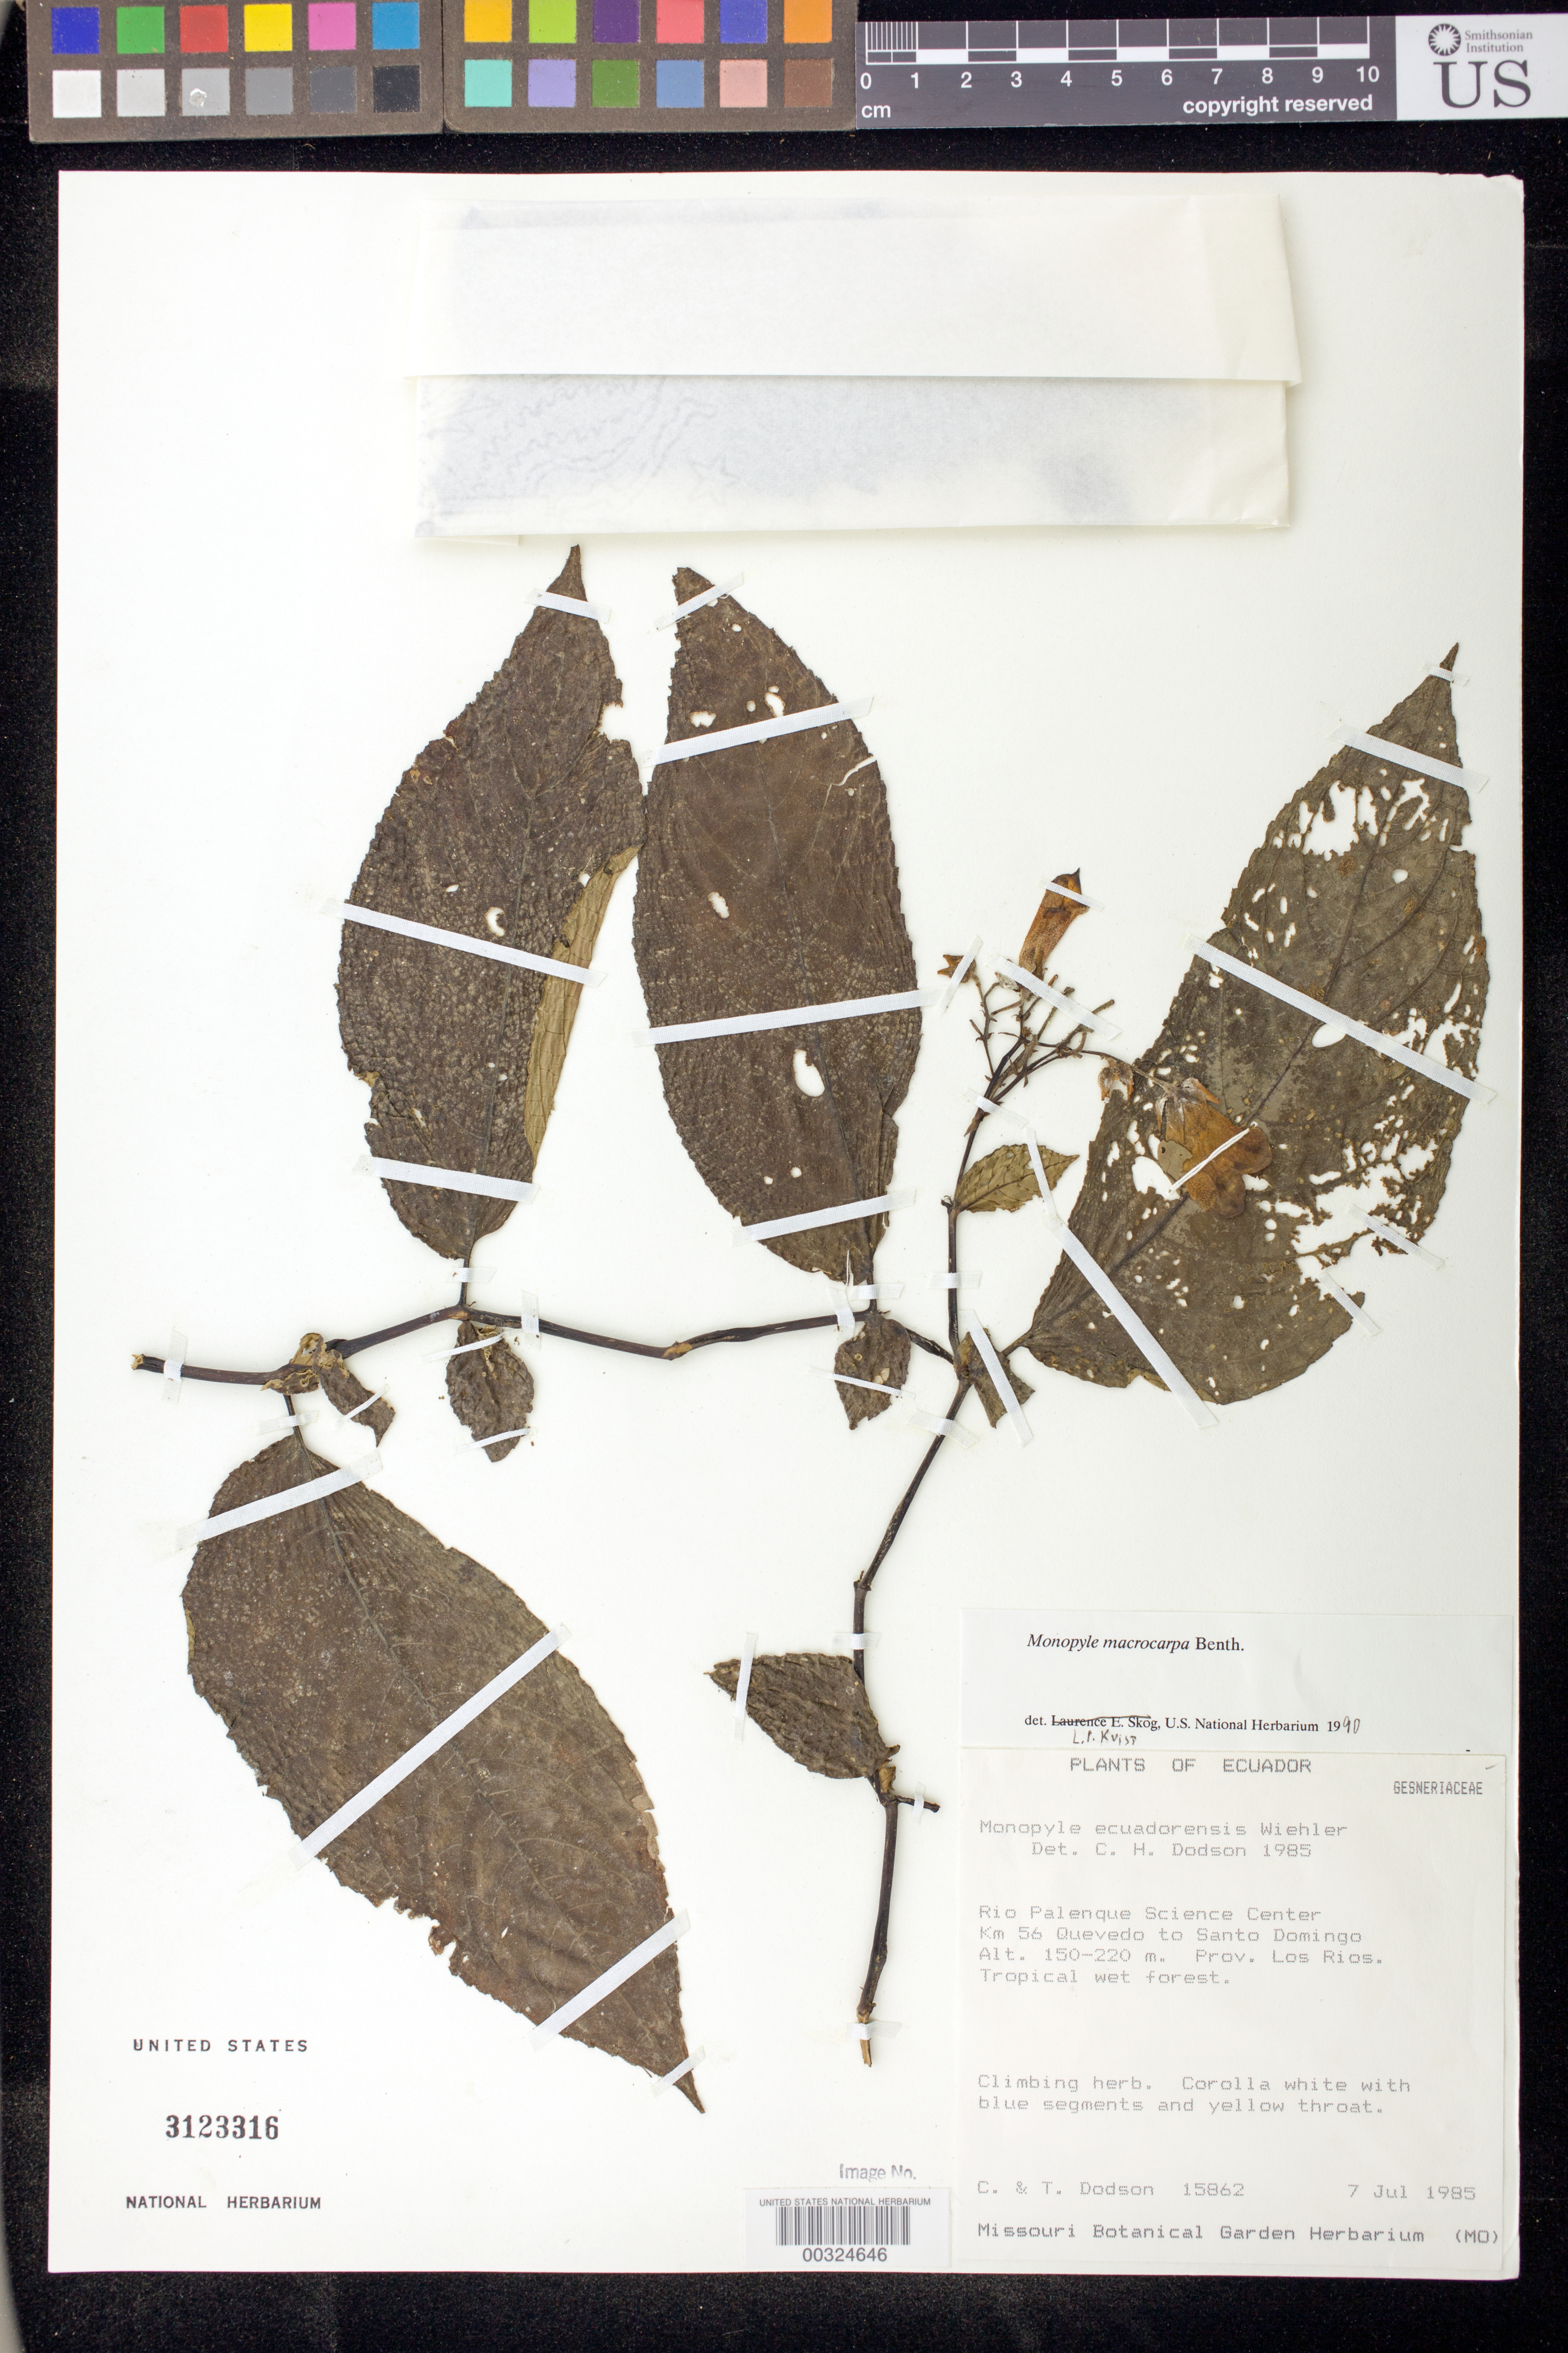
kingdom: Plantae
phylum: Tracheophyta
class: Magnoliopsida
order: Lamiales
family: Gesneriaceae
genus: Monopyle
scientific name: Monopyle ecuadorensis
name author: C.V. Morton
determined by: Skog, Laurence E.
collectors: C. H. Dodson & T. A. Dodson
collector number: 15862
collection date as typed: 07 Jul 1985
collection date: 1985-07-07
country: Ecuador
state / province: Los Ríos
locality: Rio Palenque Science Center km 56 Quevedo to Santo Domingo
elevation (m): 150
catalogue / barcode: US 3123316